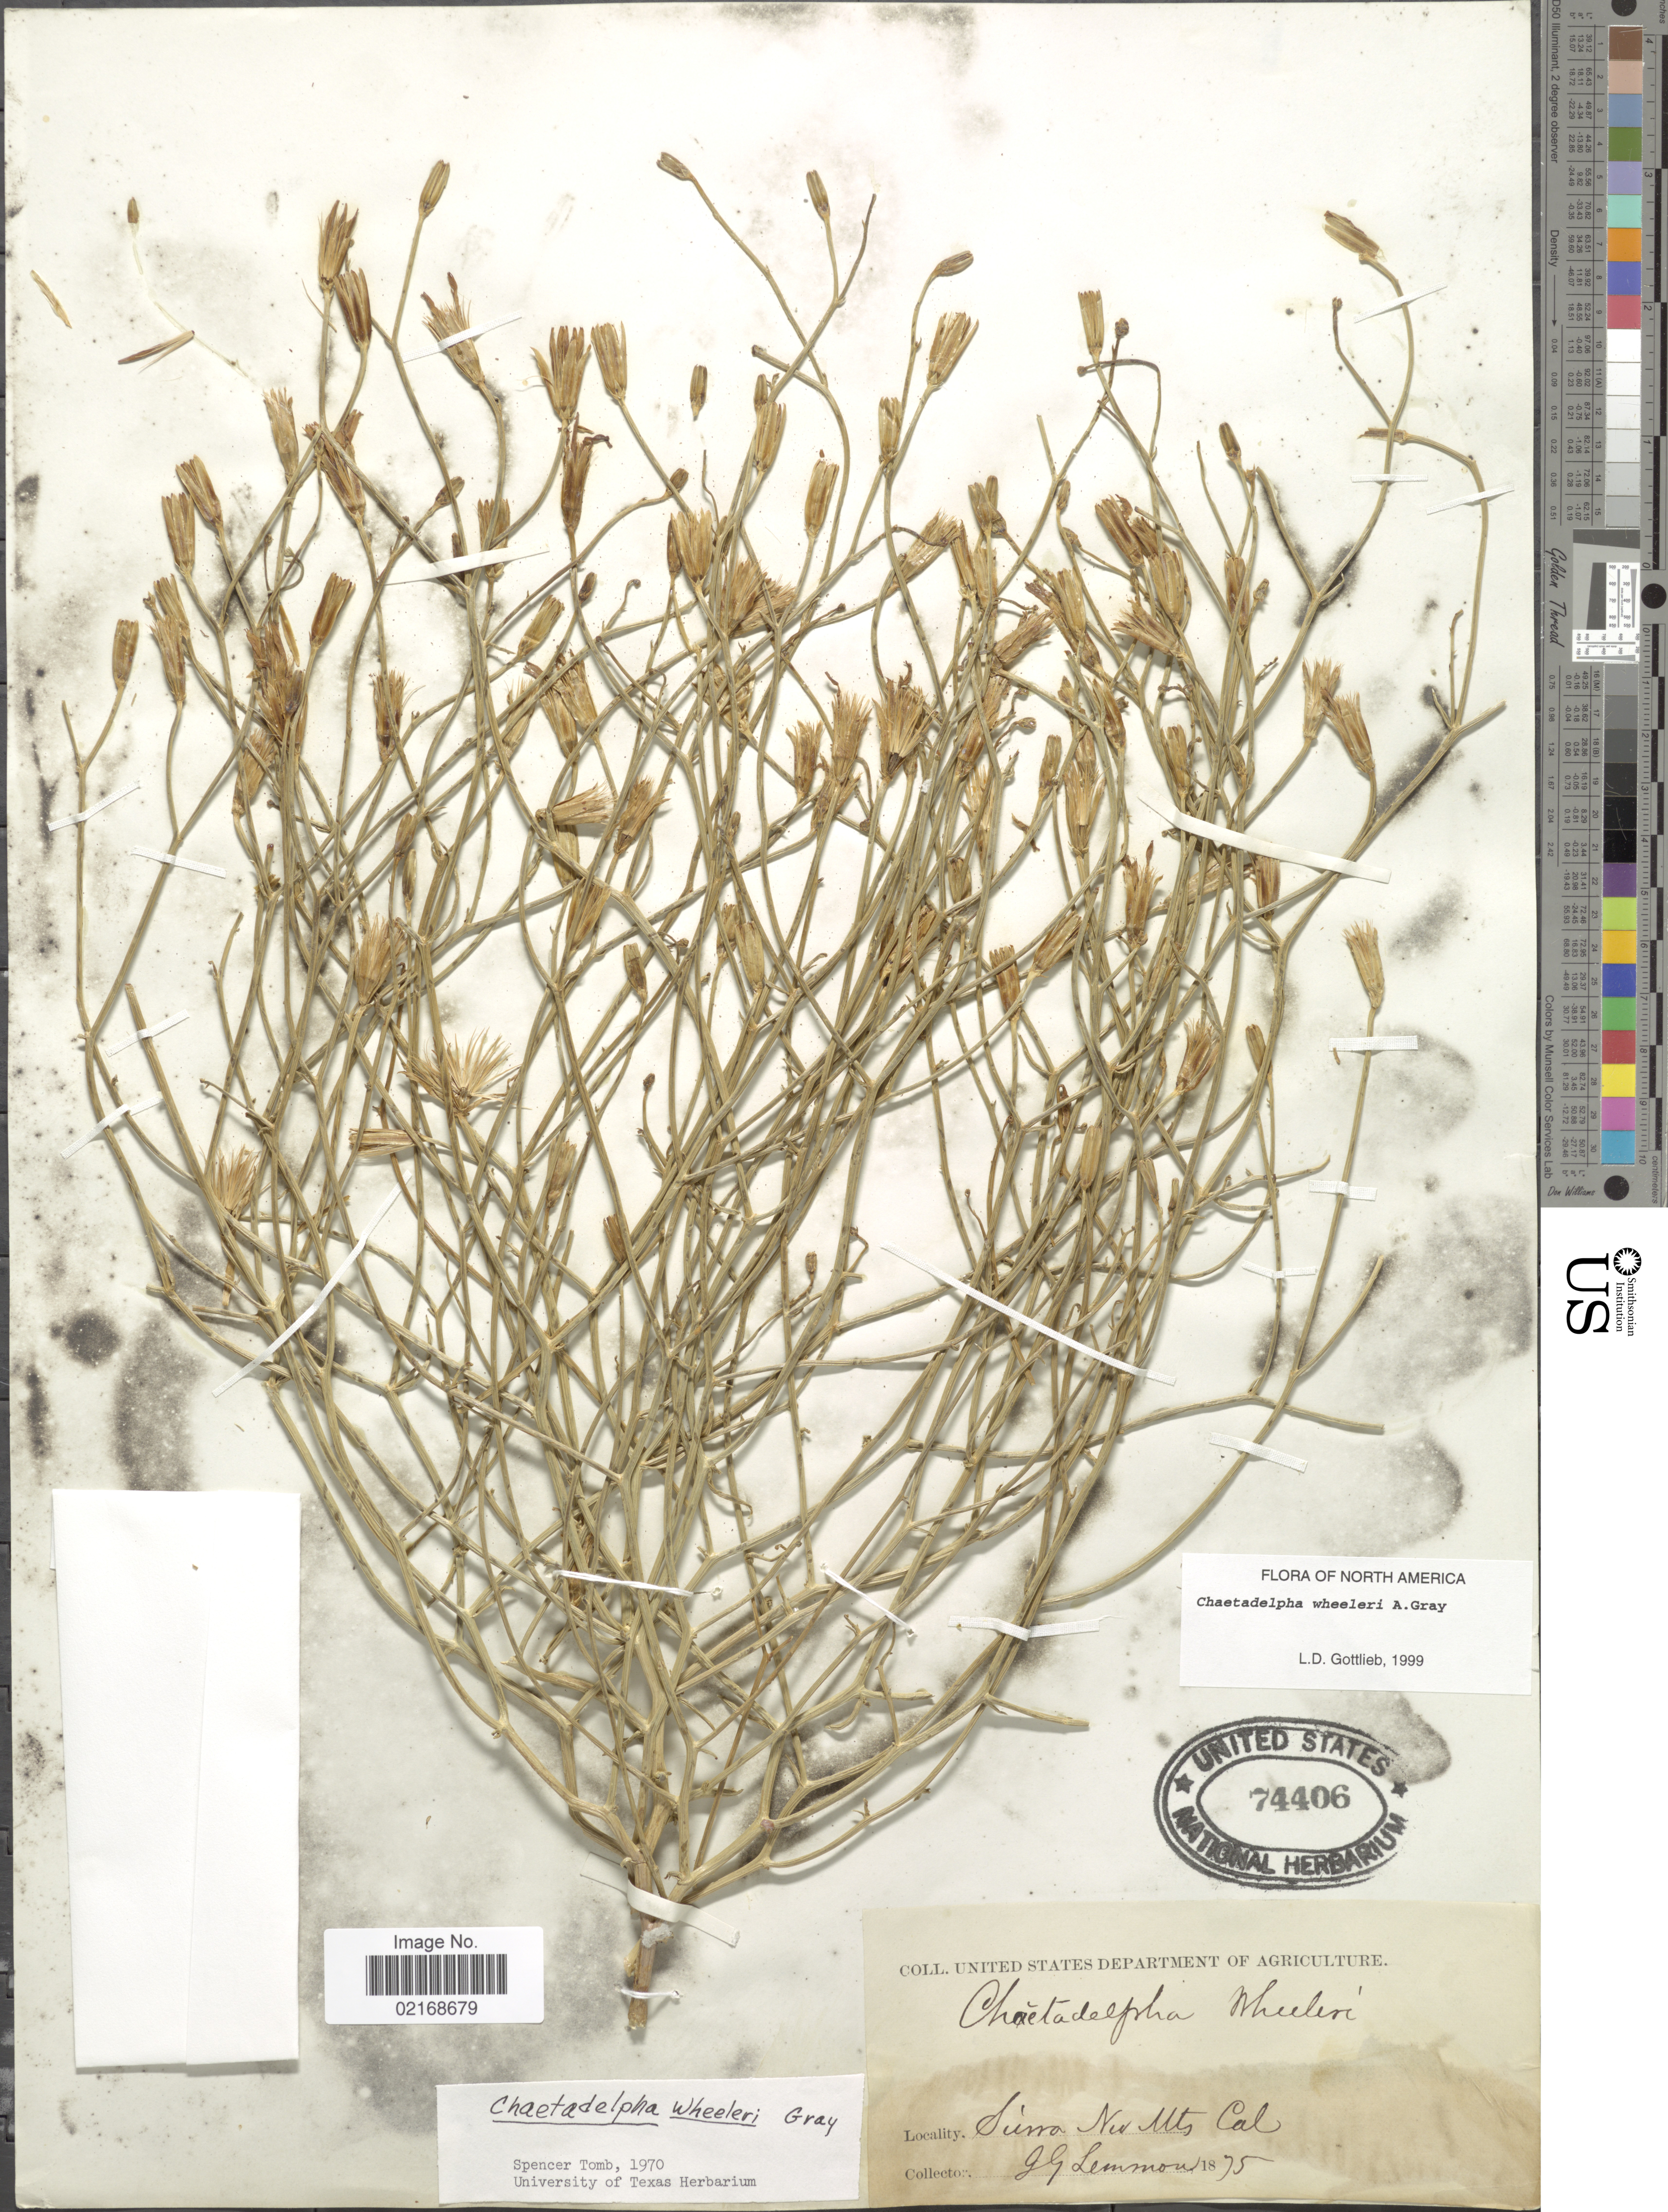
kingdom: Plantae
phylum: Tracheophyta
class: Magnoliopsida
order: Asterales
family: Asteraceae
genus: Chaetadelpha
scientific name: Chaetadelpha wheeleri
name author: A. Gray ex S. Watson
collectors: J. Lemmon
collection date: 1875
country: United States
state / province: California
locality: Sierra Nev. Mts., Cal.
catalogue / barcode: US 74406